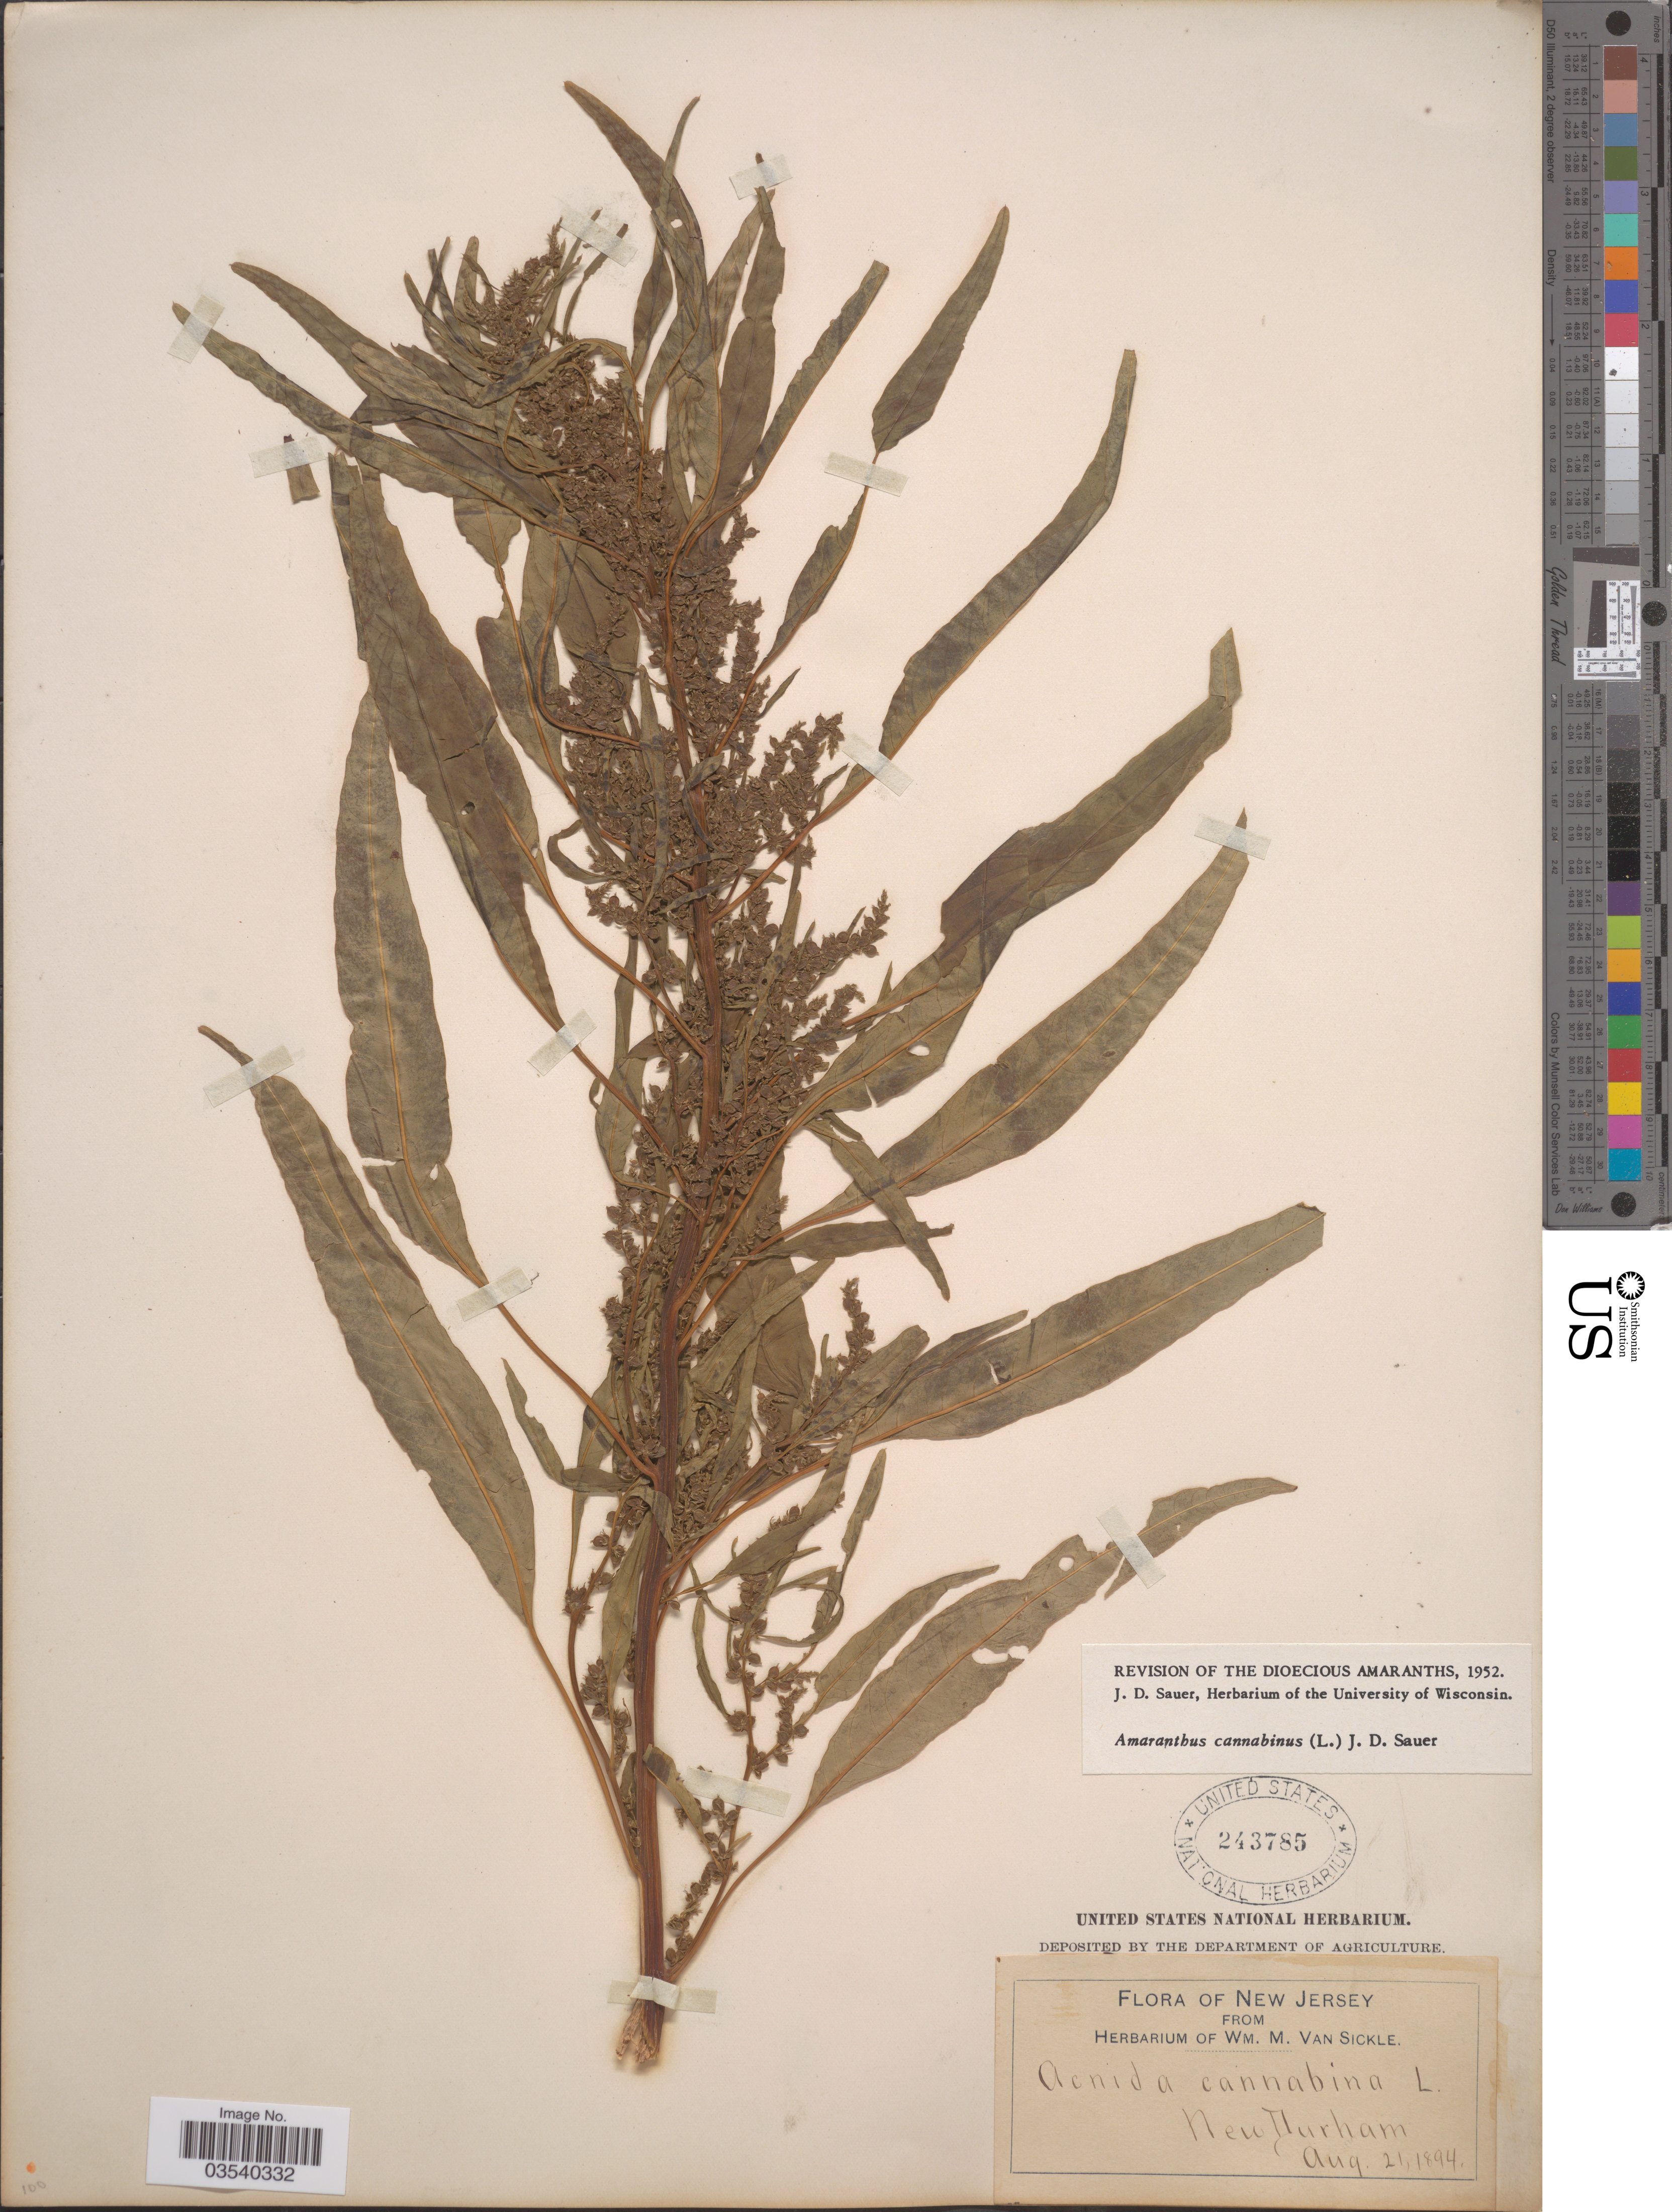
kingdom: Plantae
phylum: Tracheophyta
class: Magnoliopsida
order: Caryophyllales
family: Amaranthaceae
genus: Amaranthus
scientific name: Amaranthus cannabinus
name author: (L.) E.G. F. Sauer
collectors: ex herb. Wm. M. Van Sickle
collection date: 1894-08-21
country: United States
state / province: New Jersey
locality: New Durham.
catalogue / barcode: US 243785